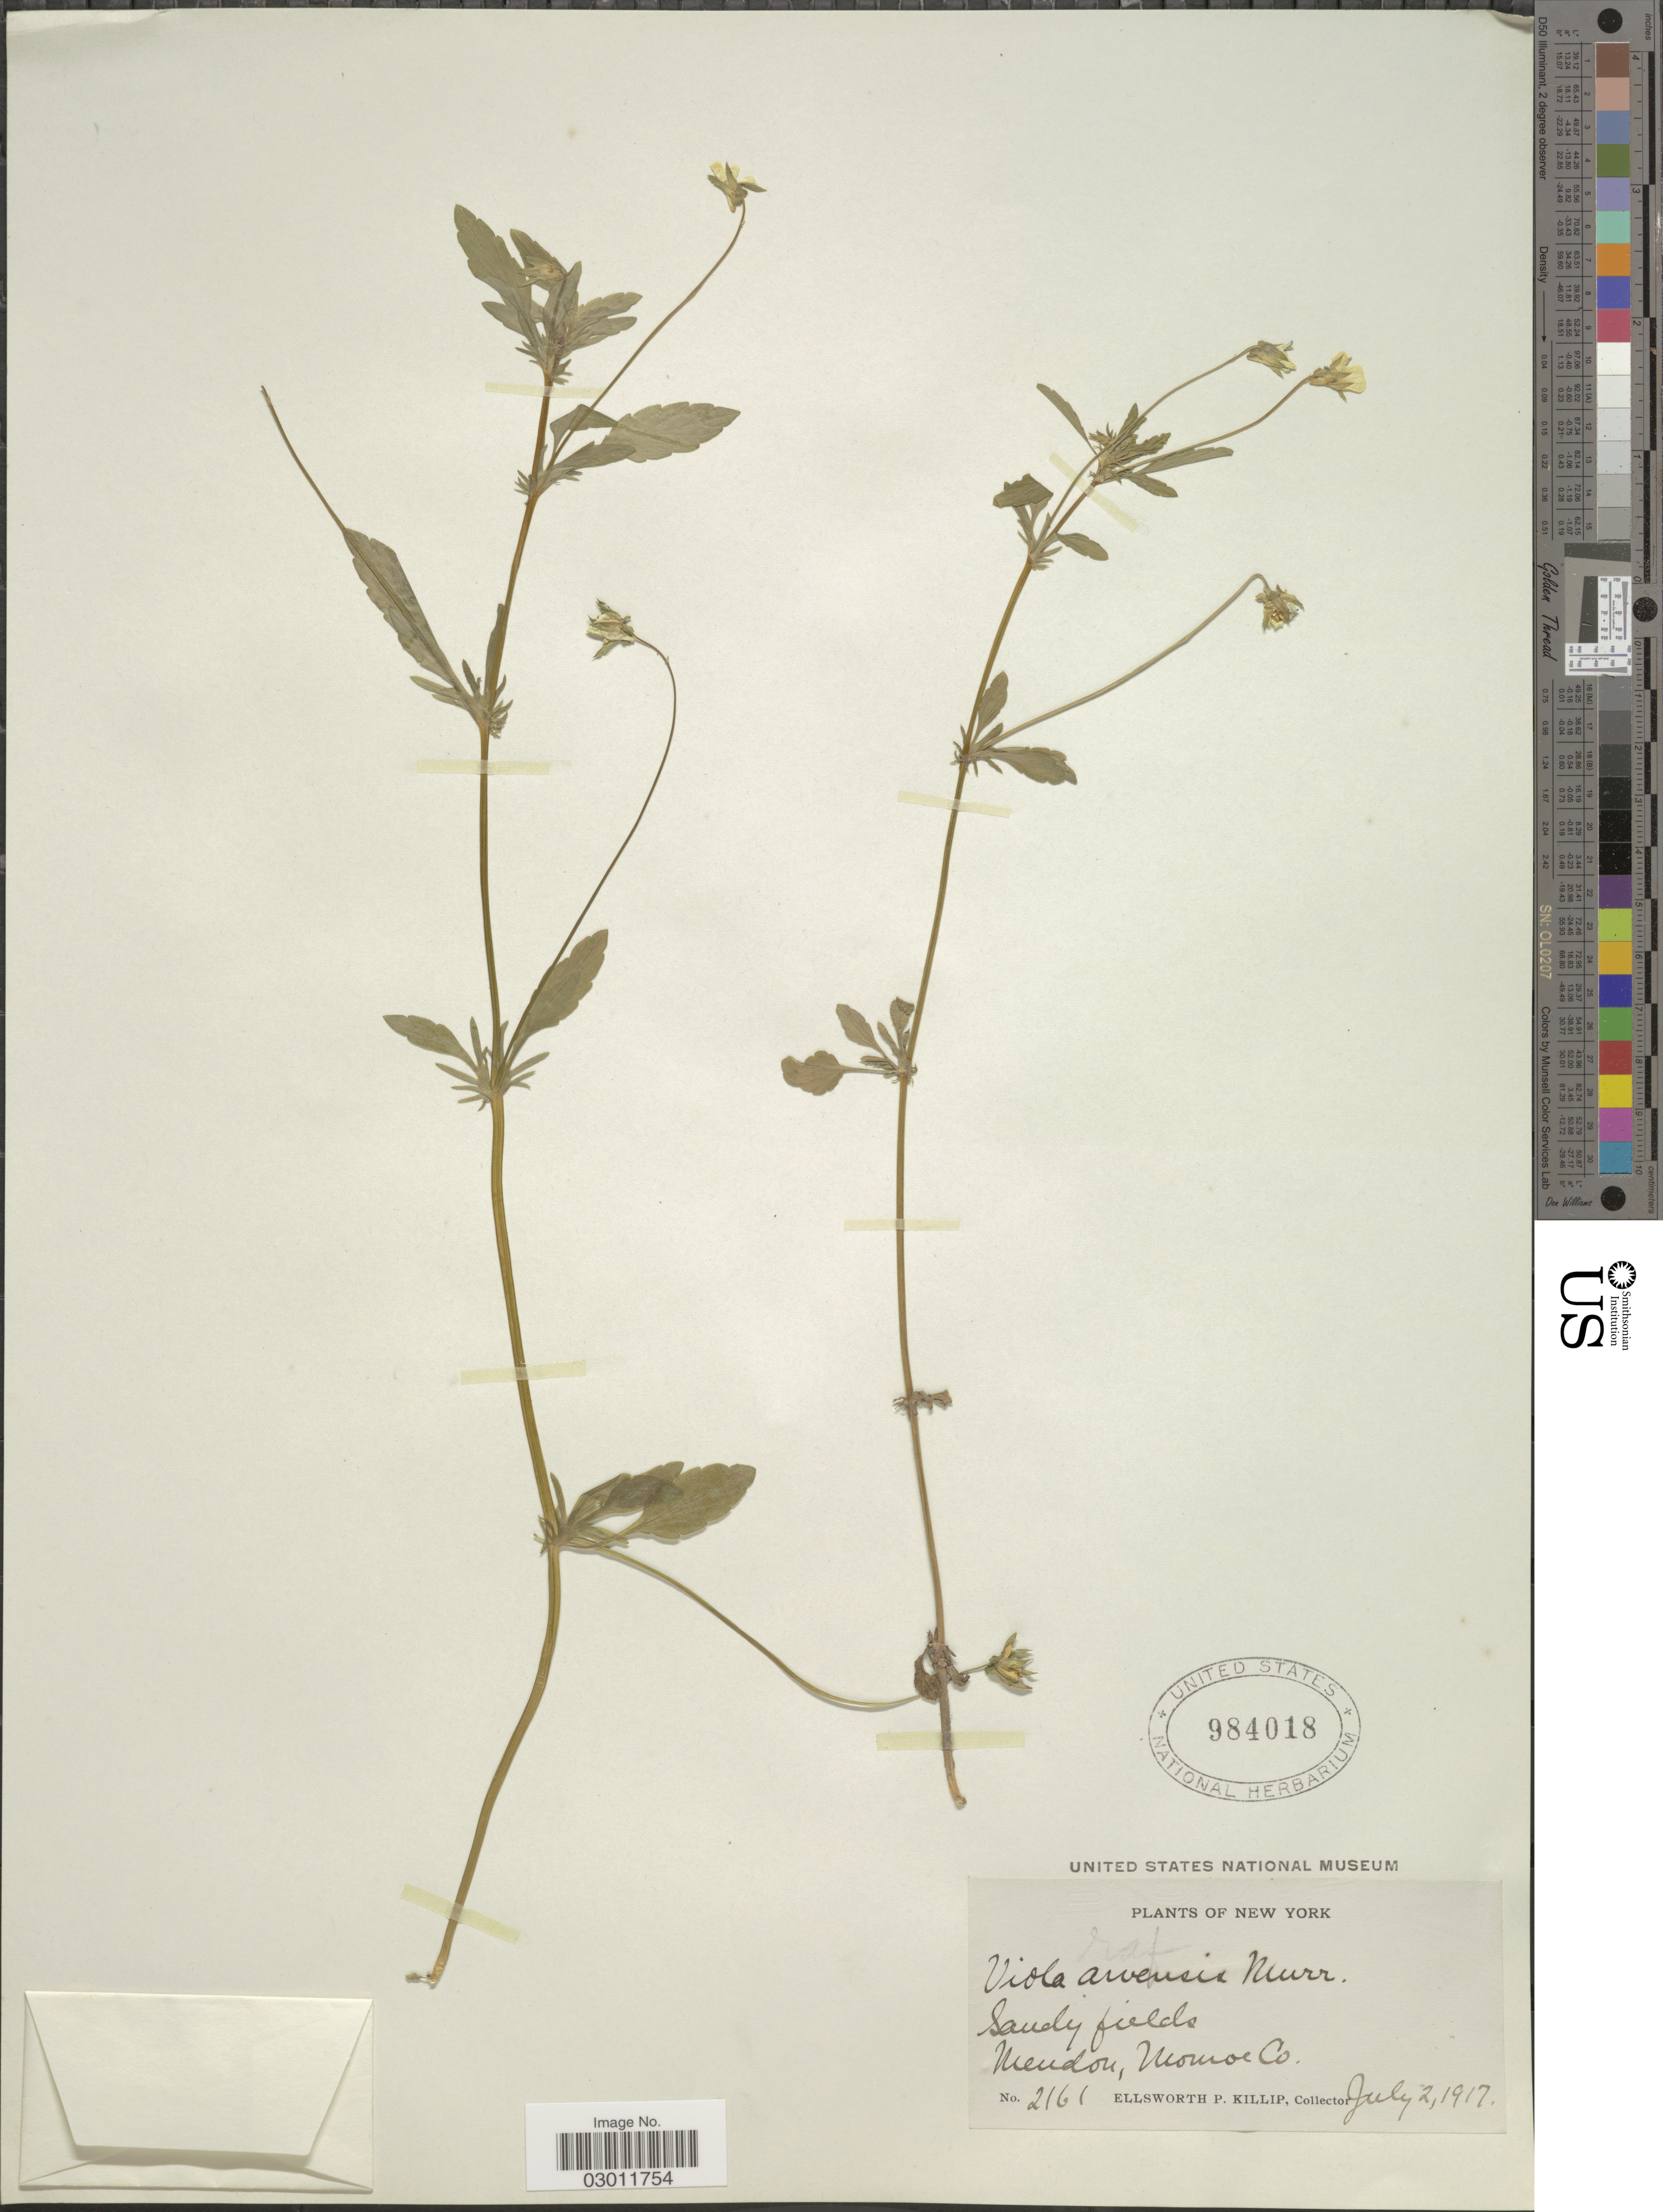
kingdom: Plantae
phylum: Tracheophyta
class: Magnoliopsida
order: Malpighiales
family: Violaceae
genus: Viola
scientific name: Viola arvensis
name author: Murray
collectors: E. P. Killip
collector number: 2161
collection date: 1917-07-02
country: United States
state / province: New York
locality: Mendon, Moroe Co.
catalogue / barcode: US 984018